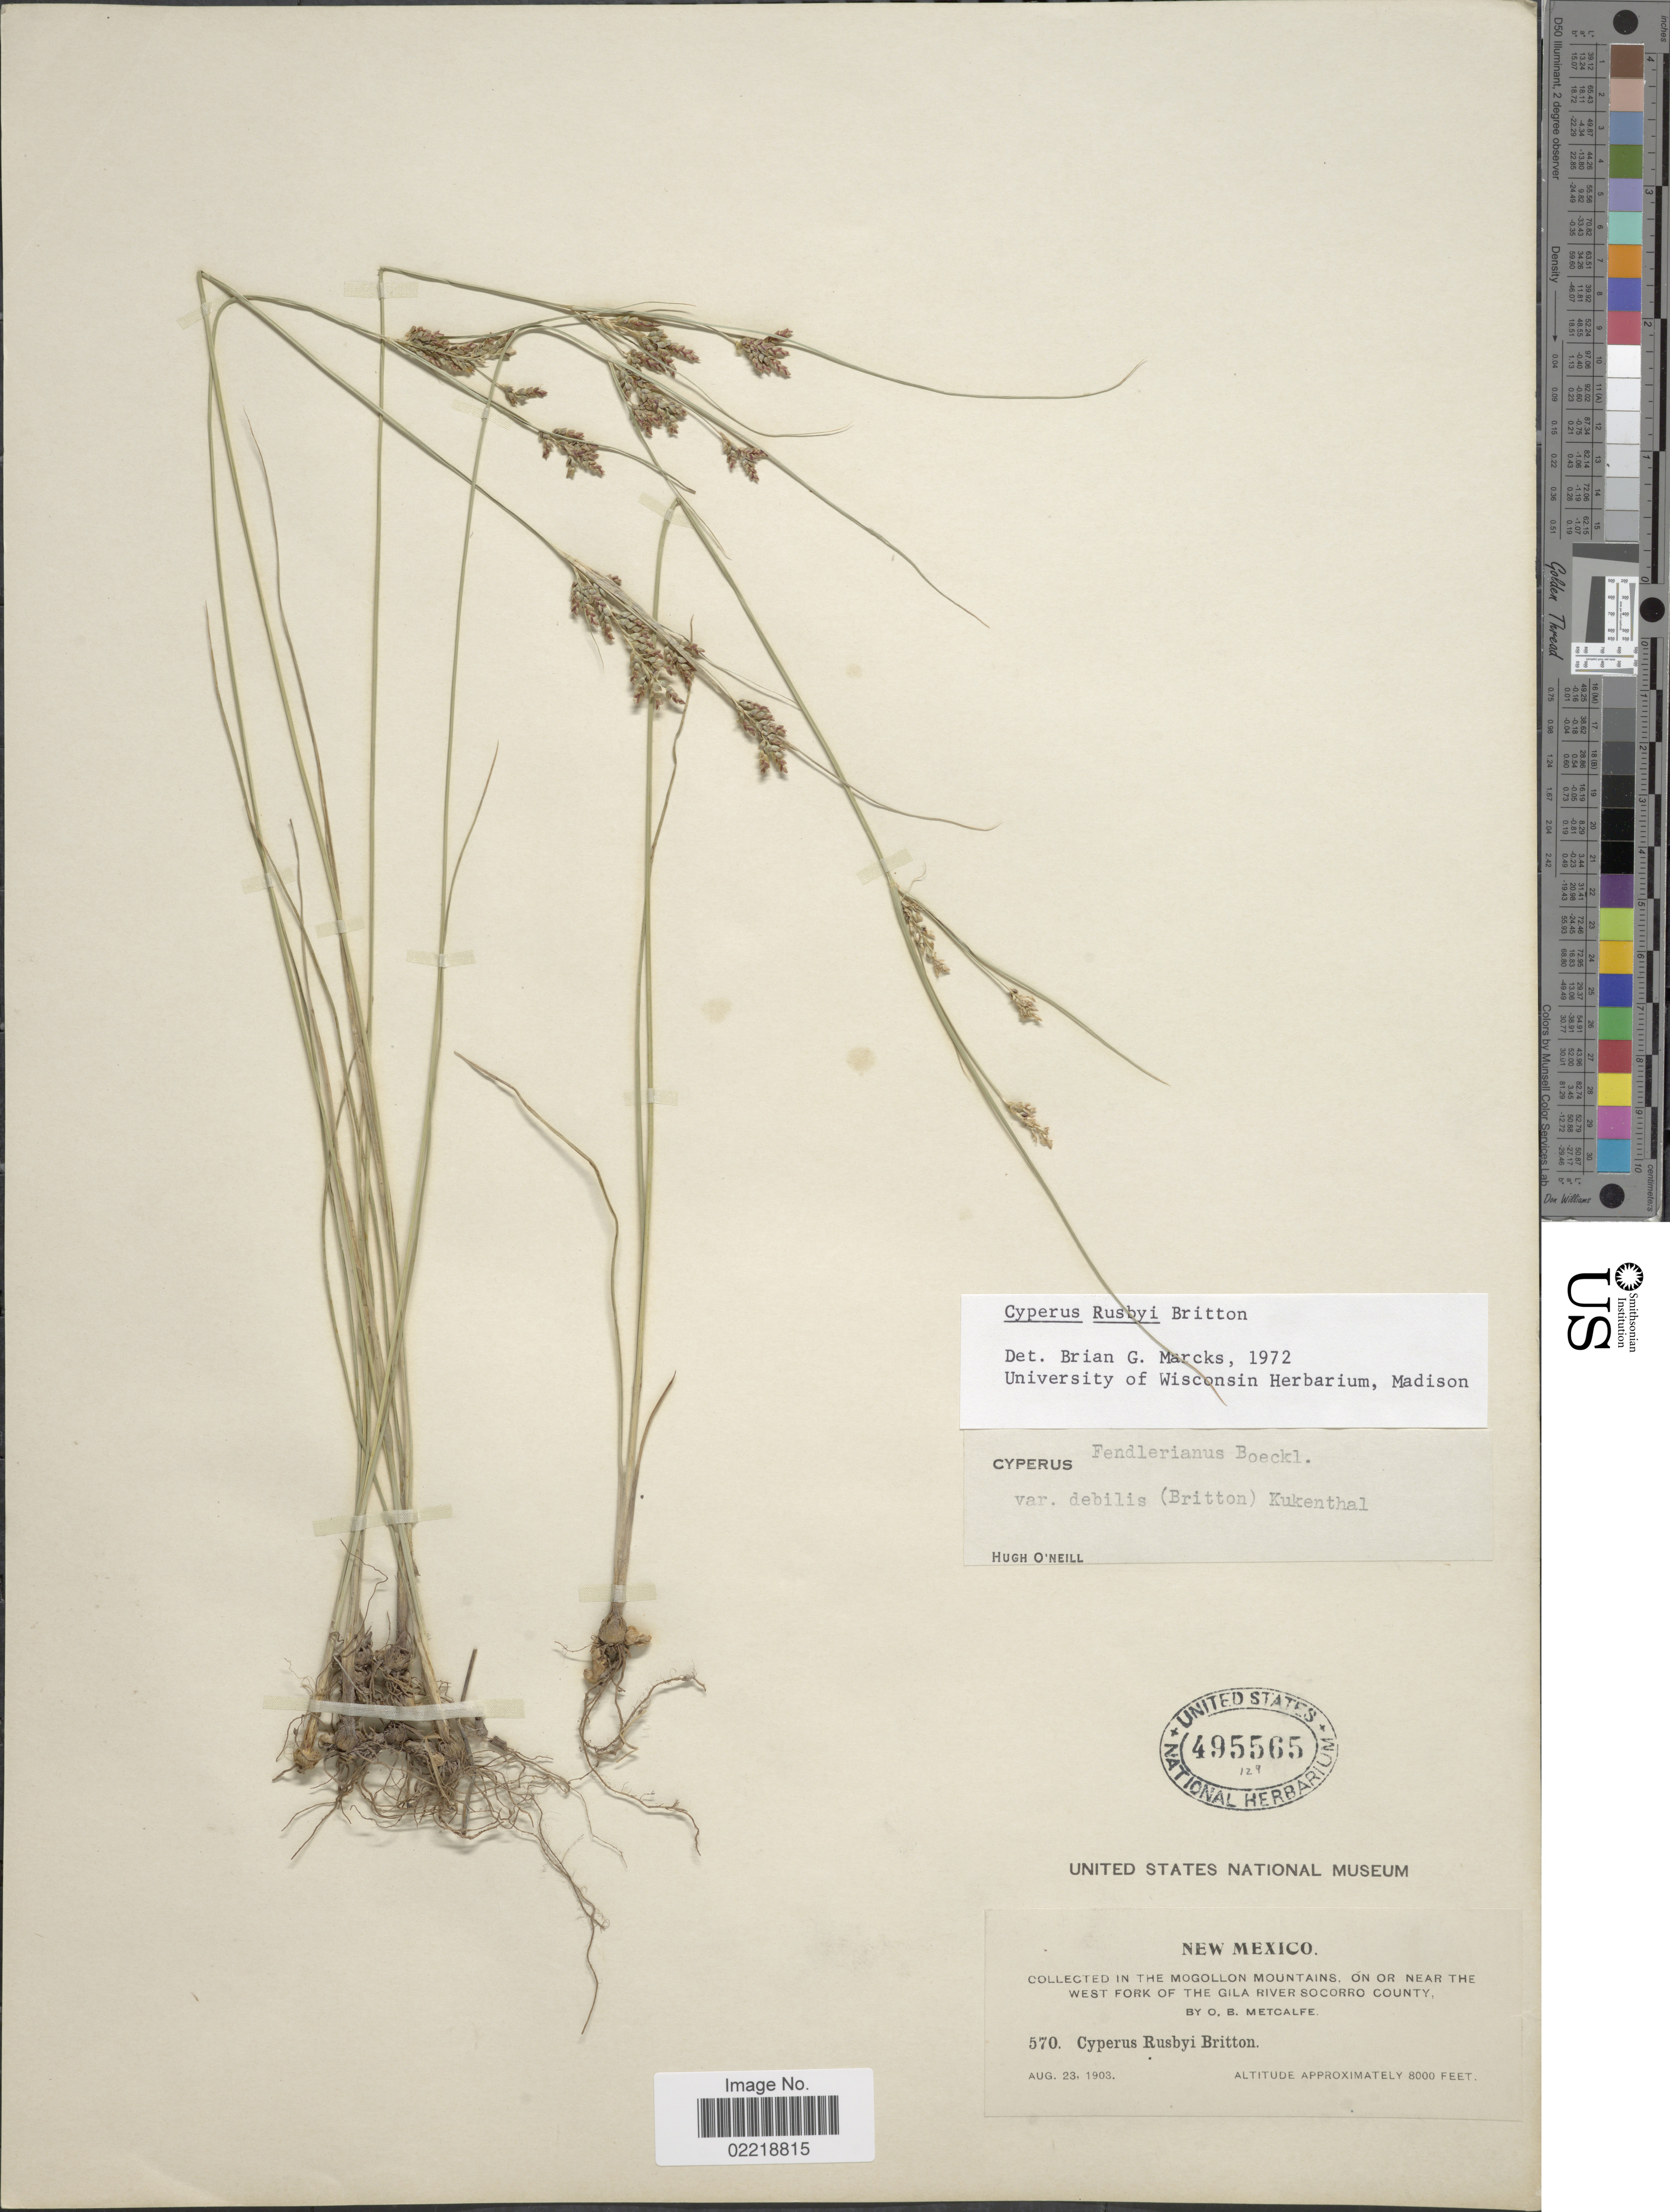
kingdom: Plantae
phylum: Tracheophyta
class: Liliopsida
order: Poales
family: Cyperaceae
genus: Cyperus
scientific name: Cyperus sphaerolepis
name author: Boeckeler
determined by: Strong, Mark T., (BOT), Smithsonian Institution - National Museum of Natural History (UNITED STATES)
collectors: O. B. Metcalfe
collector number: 570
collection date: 1903-08-23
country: United States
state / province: New Mexico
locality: Mogollon Mountains, on or near the west fork of the Gila River Socorro County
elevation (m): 2438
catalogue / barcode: US 495565